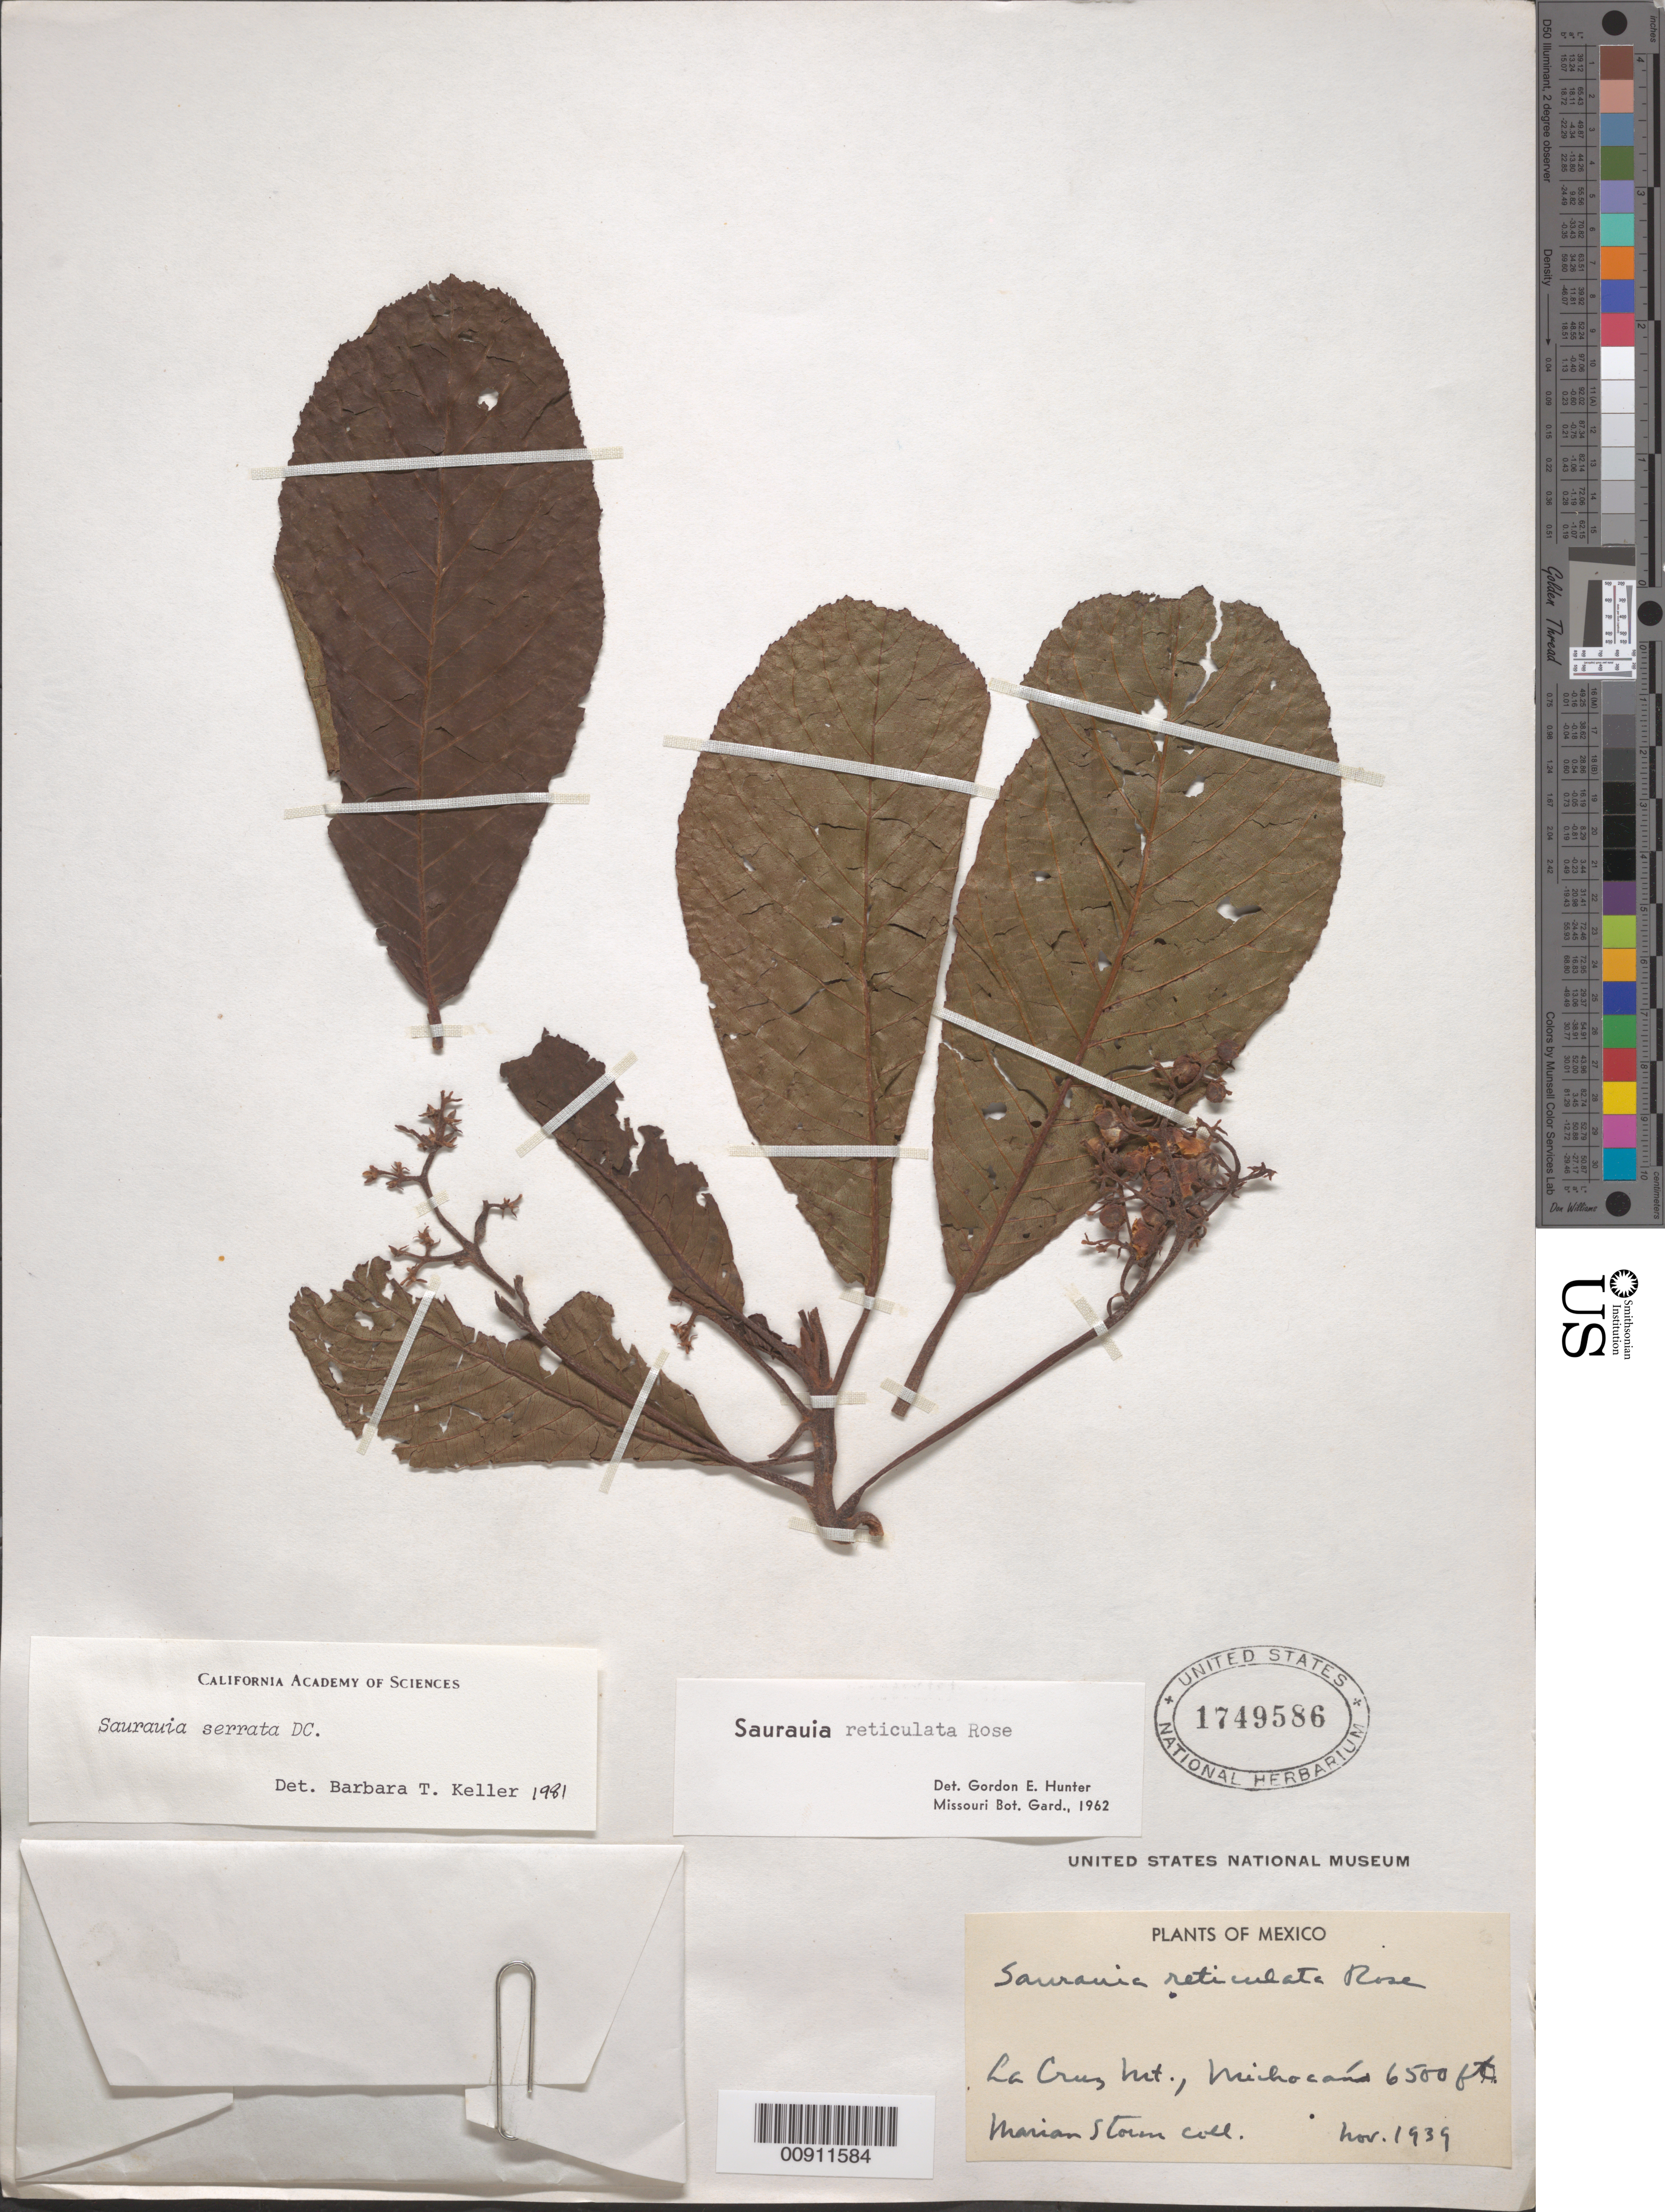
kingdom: Plantae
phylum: Tracheophyta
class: Magnoliopsida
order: Ericales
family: Actinidiaceae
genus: Saurauia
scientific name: Saurauia serrata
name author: DC.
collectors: M. Storm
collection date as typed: Nov 1939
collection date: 1939-11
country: Mexico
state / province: Michoacán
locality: La Cruz Mt., Michoacán.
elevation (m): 1981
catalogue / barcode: US 1749586